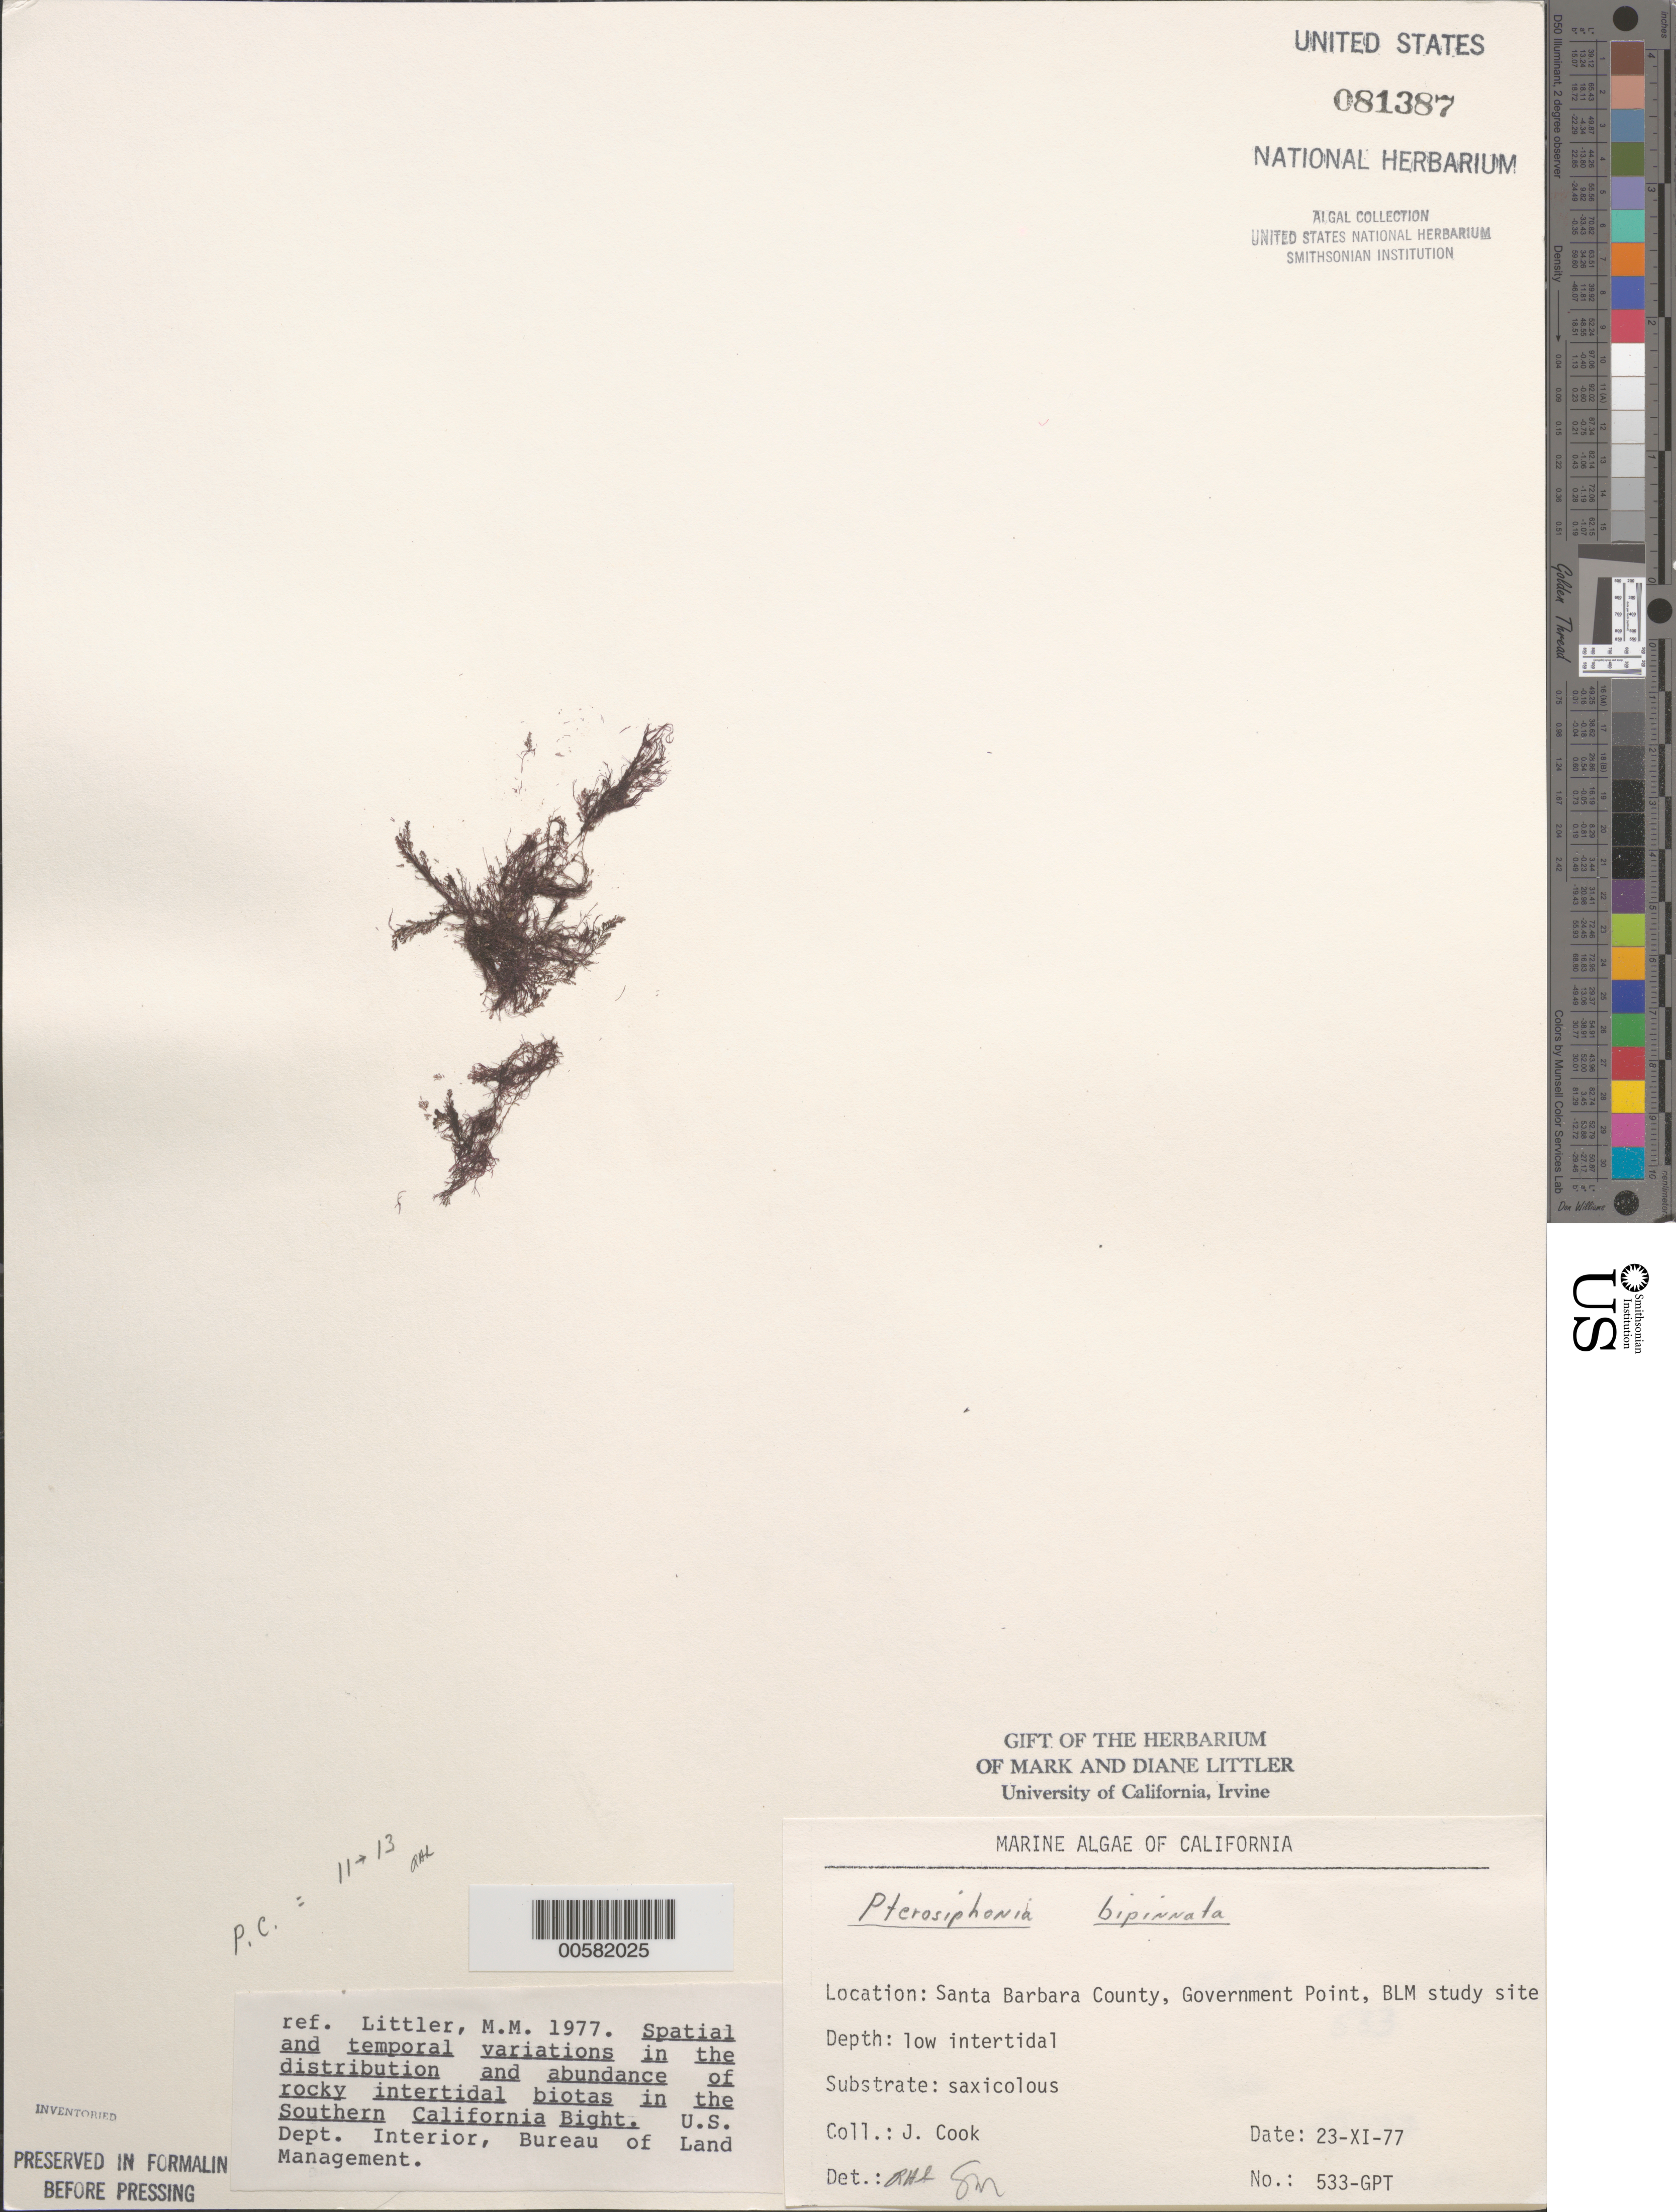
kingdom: Plantae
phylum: Rhodophyta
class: Florideophyceae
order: Ceramiales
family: Rhodomelaceae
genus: Savoiea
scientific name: Savoiea bipinnata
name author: (Postels & Rupr.) M.J. Wynne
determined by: Algae name updating Project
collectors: J. Cook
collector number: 533-gpt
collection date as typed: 23 Nov 1977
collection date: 1977-11-23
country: United States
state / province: California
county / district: Santa Barbara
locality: Government Point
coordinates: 34 26'31"N, 120 24'06"W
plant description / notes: BLM-SOCALBIGHT Rocky Intertidal Survey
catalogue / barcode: US 81387